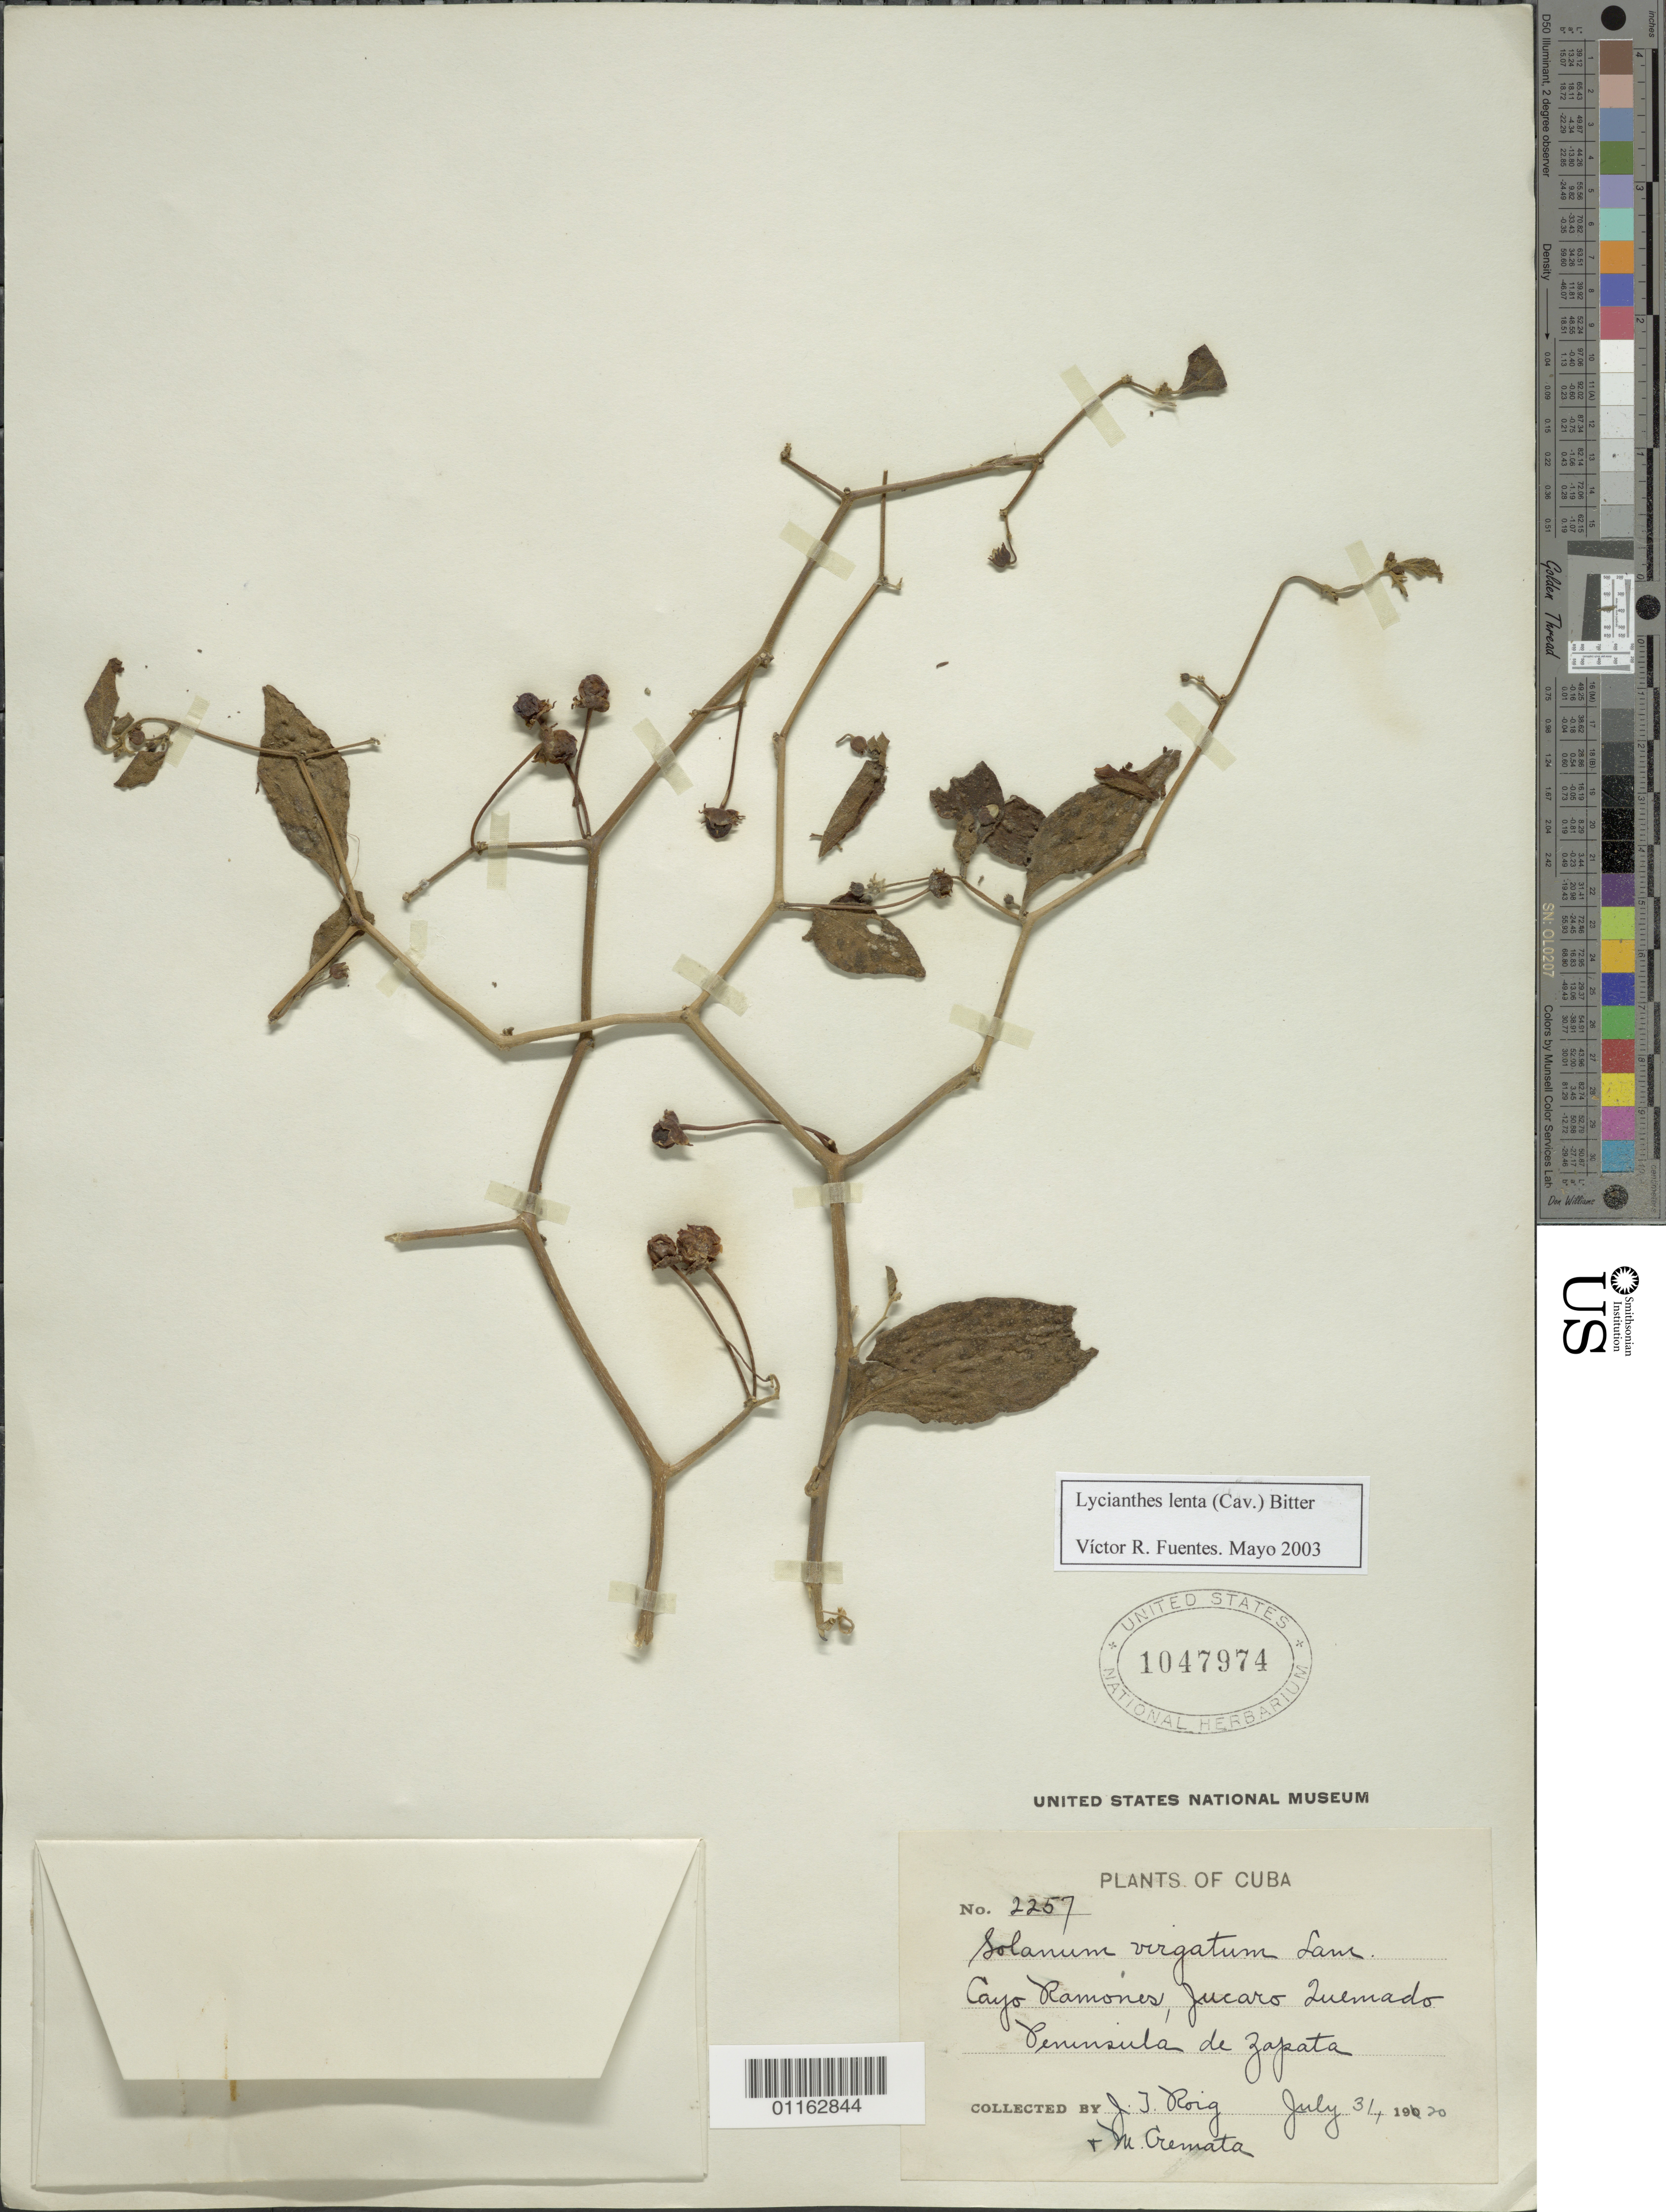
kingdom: Plantae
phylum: Tracheophyta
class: Magnoliopsida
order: Solanales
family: Solanaceae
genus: Lycianthes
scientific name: Lycianthes lenta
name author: (Cav.) Bitter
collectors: J. Roig & M. Cremata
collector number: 2257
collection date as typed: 31 Jul 1920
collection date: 1920-07-31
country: Cuba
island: Cuba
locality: Cayo Ramones, Jucaro Quemado, Peninsula de Zapata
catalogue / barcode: US 1047947